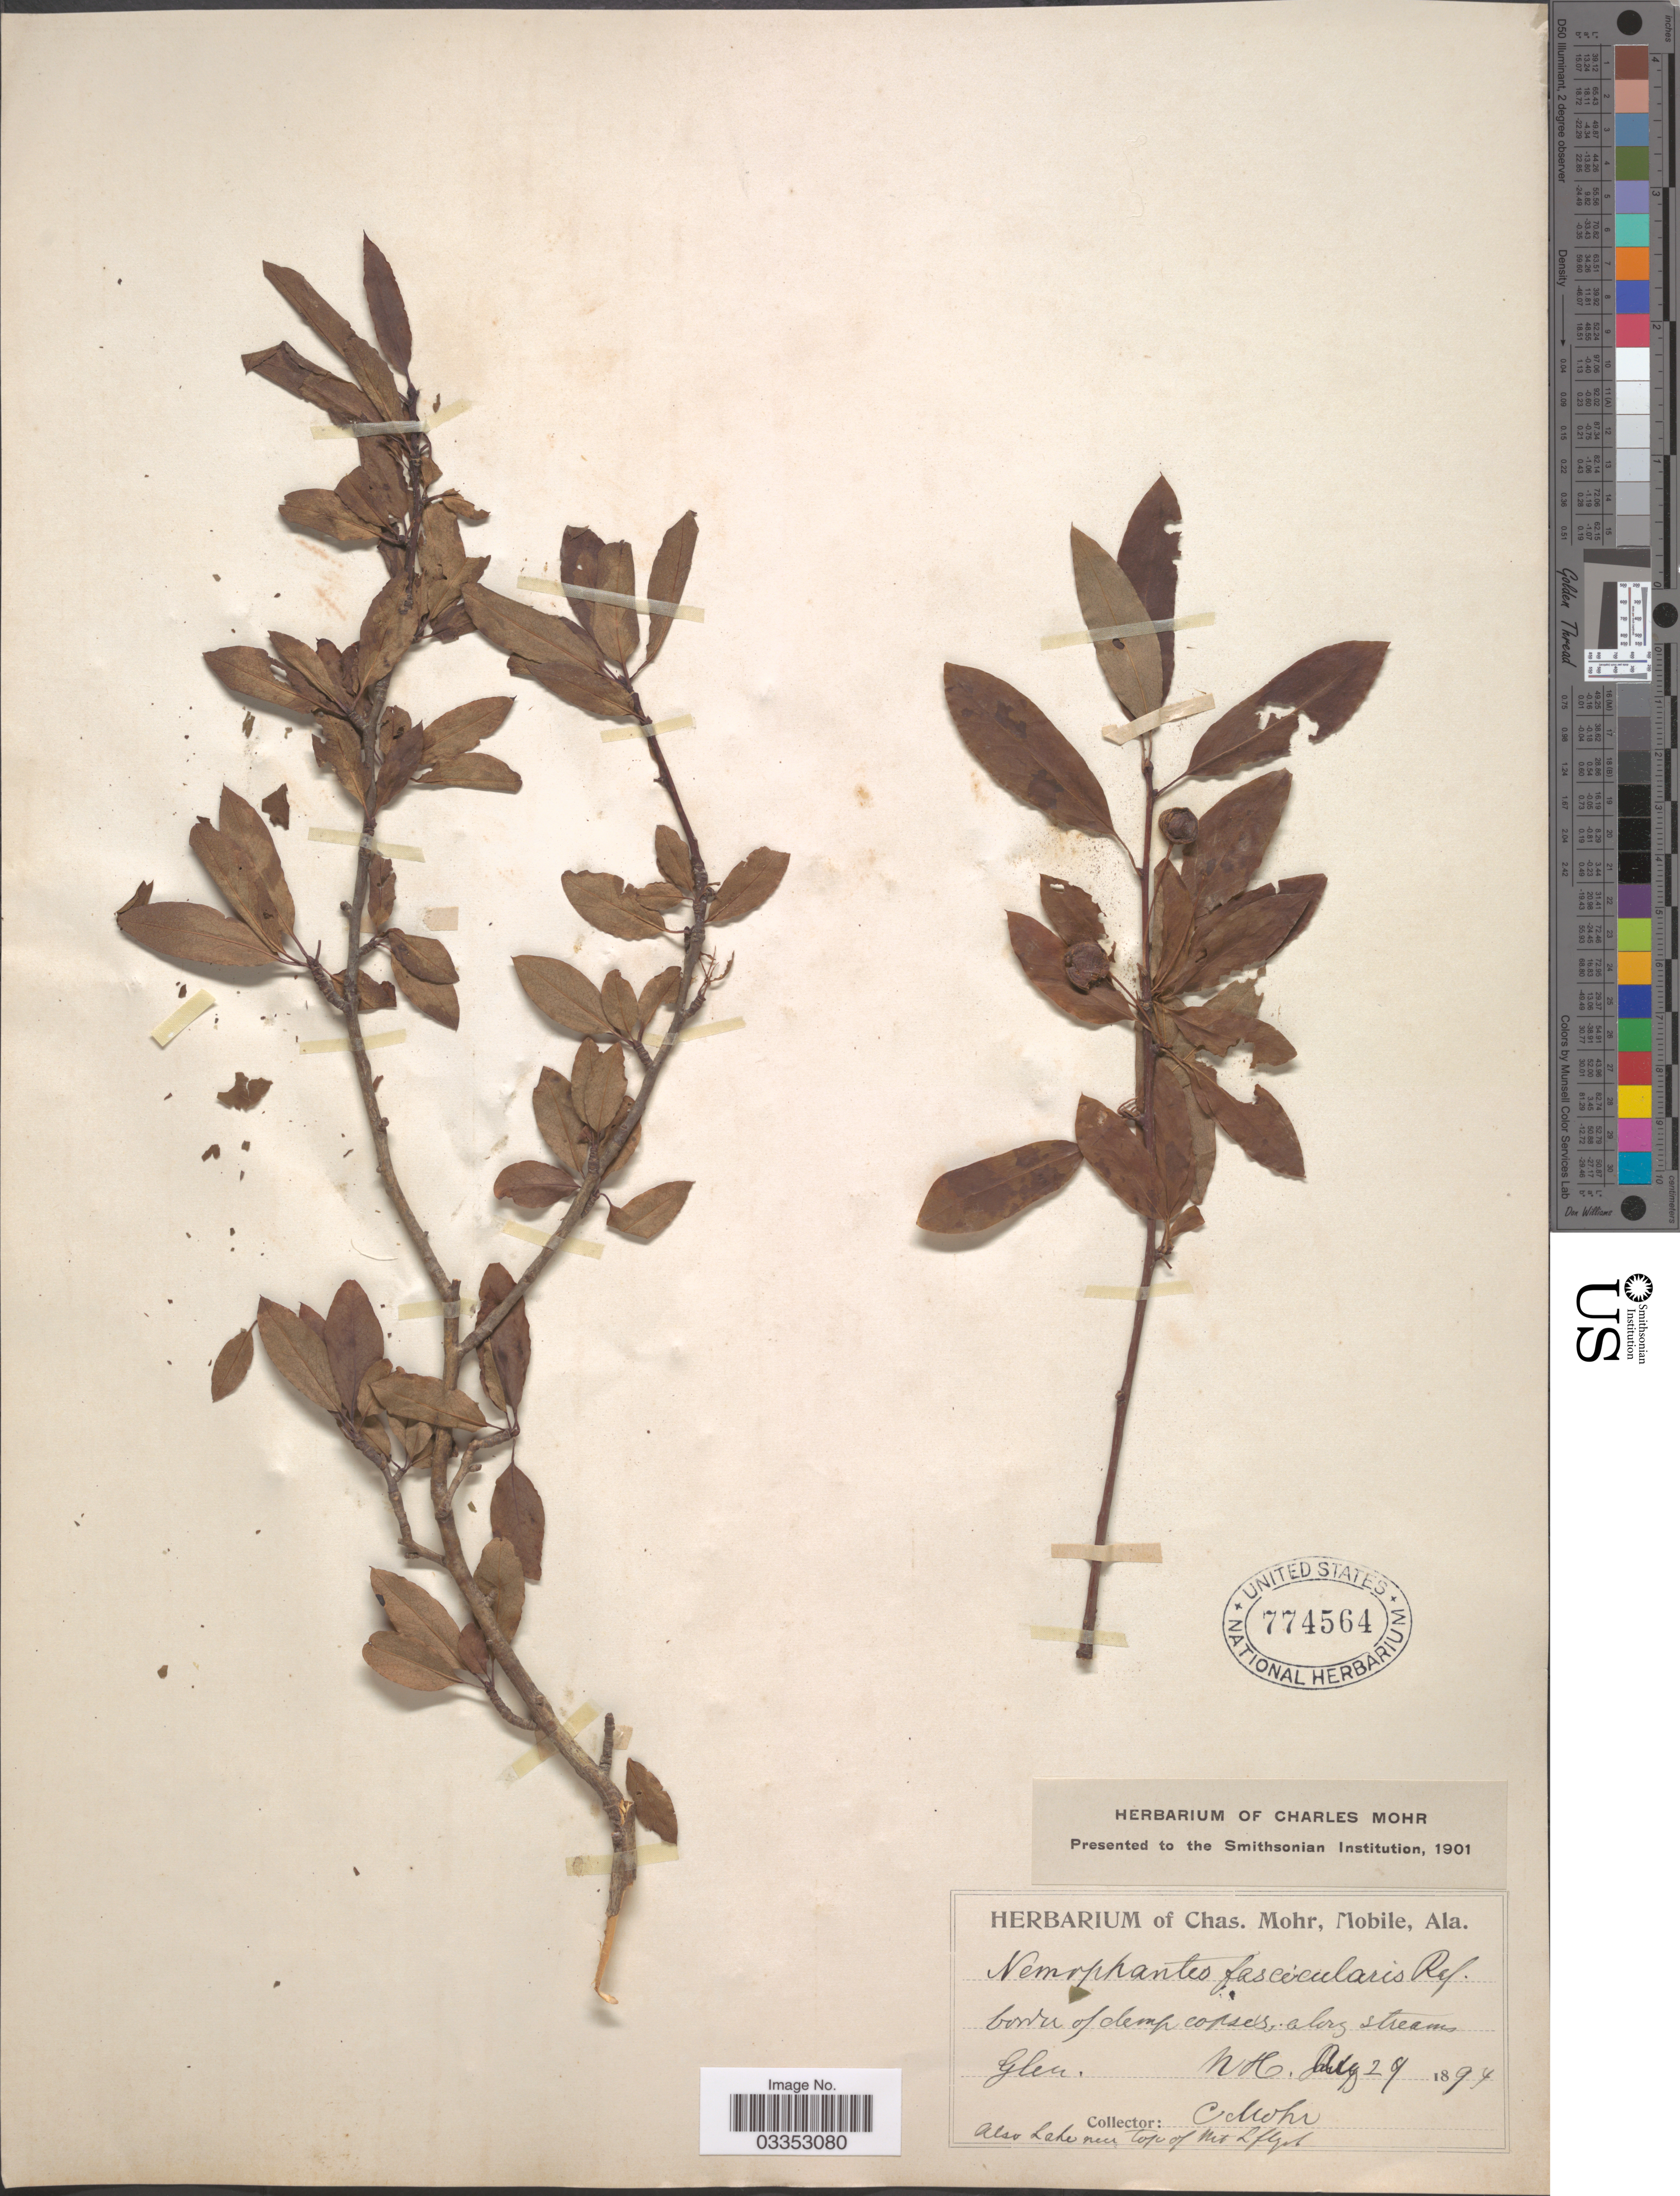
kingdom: Plantae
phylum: Tracheophyta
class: Magnoliopsida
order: Aquifoliales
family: Aquifoliaceae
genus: Nemopanthus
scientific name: Nemopanthus mucronatus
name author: (L.) Trel.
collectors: C. Mohr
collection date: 1894-08-29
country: United States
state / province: New Hampshire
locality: Border of damp copses, along streams, Glen.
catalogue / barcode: US 774564